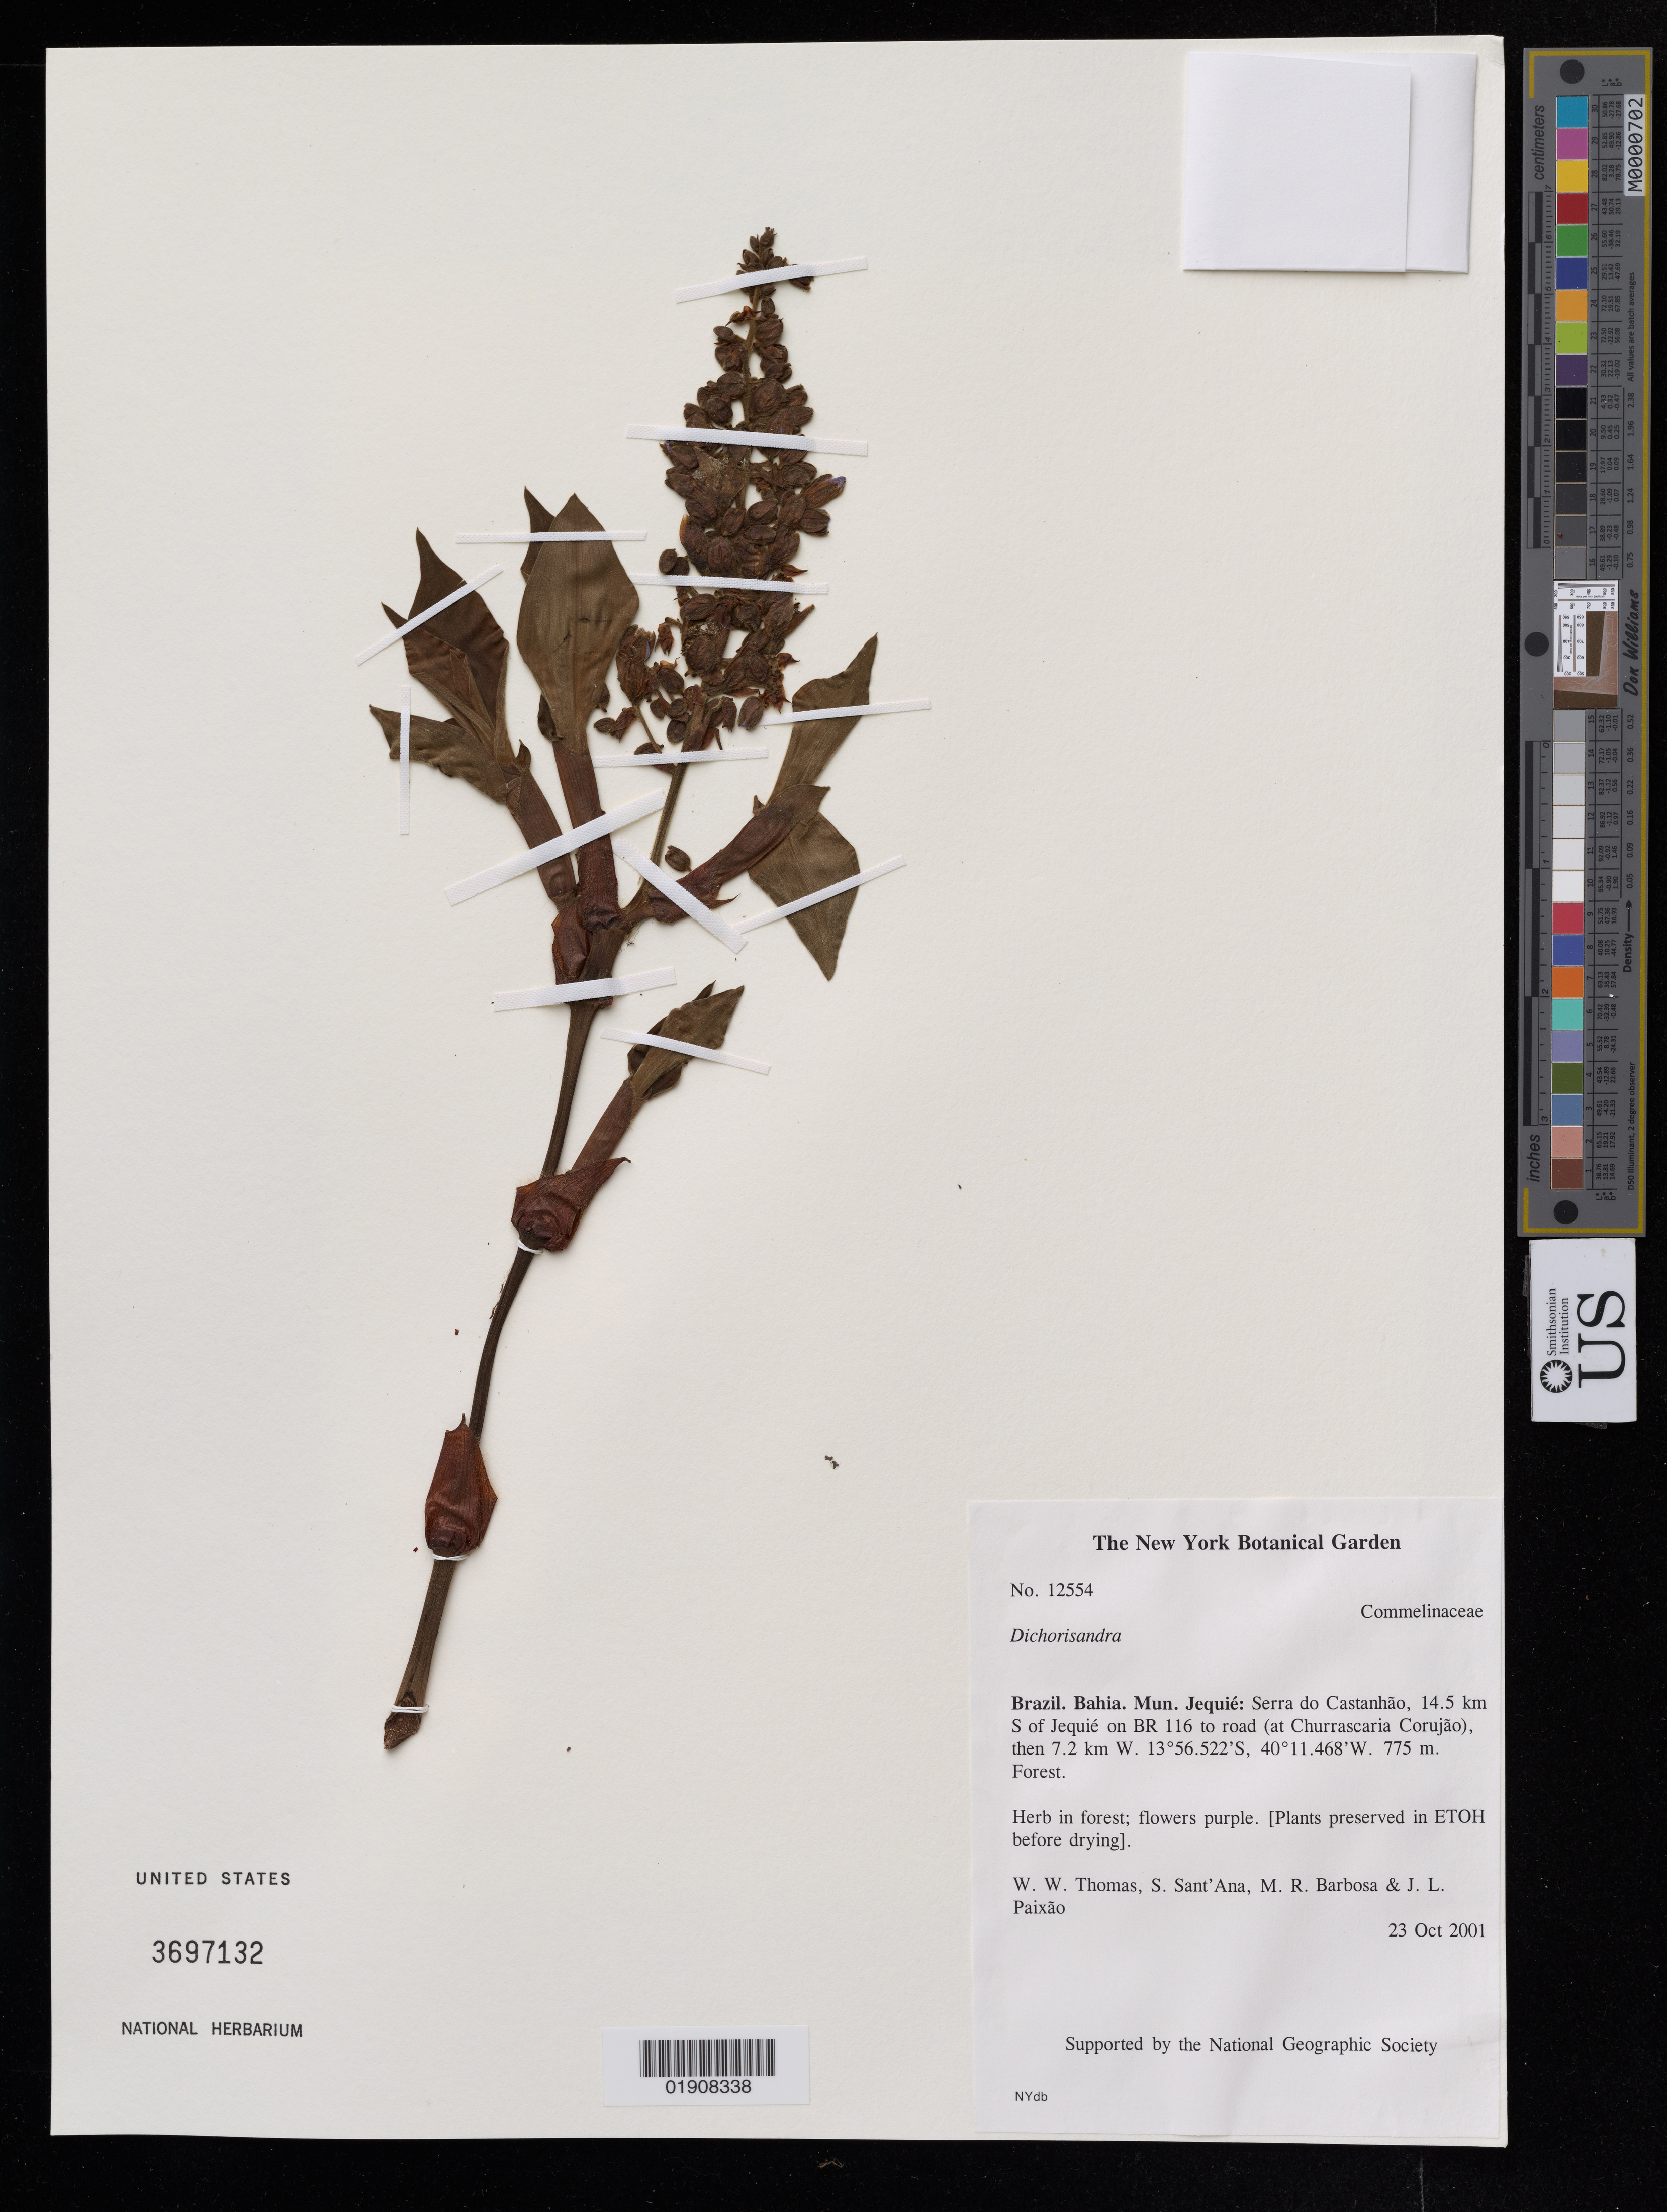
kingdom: Plantae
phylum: Tracheophyta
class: Liliopsida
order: Commelinales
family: Commelinaceae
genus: Dichorisandra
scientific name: Dichorisandra sp.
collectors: W. W. Thomas, S. C. Sant'Ana, M. R. V. Barbosa & J. L. Paixão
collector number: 12554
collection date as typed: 23 Oct 2001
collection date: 2001-10-23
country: Brazil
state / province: Bahia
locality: Mun. Jequié: Serra do Castanhão, 14.5 km S of Jequié on BR 116 to road (at Churrascaria Corujão), then 7.2 km W.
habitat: Forest.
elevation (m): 775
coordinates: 13 56 31.3 S, 40 11.468 W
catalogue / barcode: US 3697132